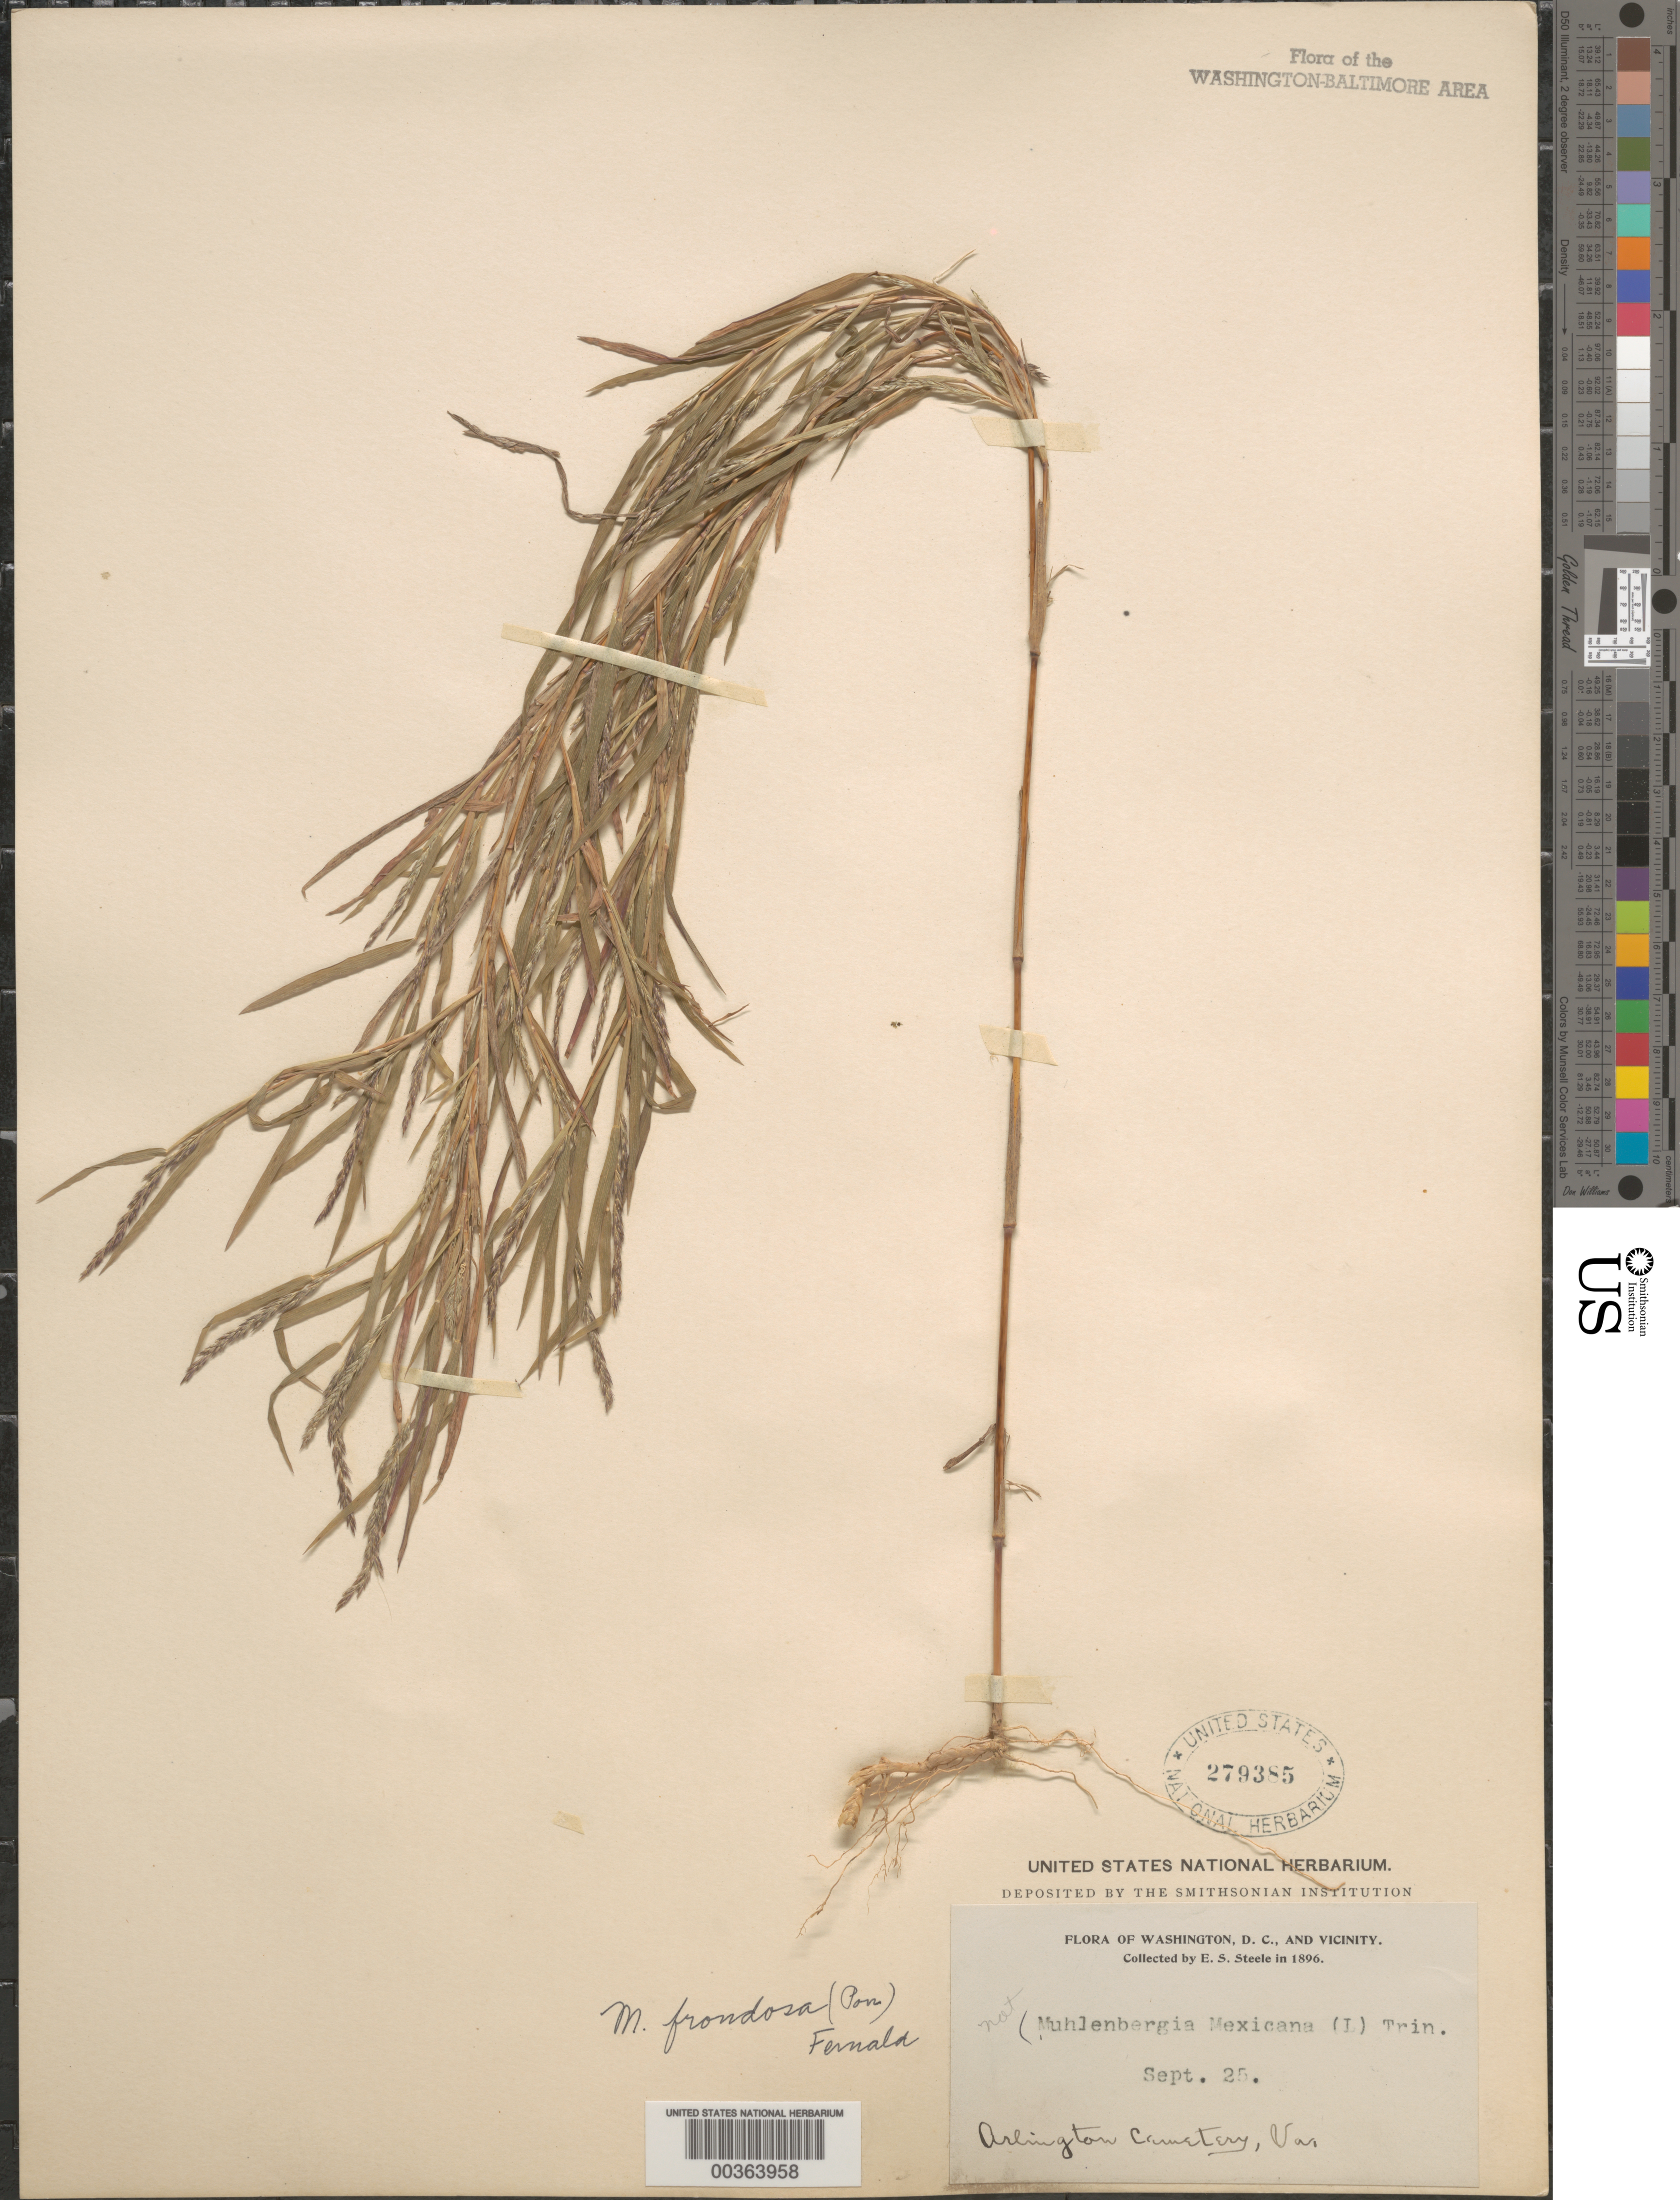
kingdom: Plantae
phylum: Tracheophyta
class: Liliopsida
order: Poales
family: Poaceae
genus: Muhlenbergia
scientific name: Muhlenbergia frondosa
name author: (Poir.) Fernald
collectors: E. Steele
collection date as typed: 25 Sep 1896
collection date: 1896-09-25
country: United States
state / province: Virginia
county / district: Arlington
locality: Arlington Cemetery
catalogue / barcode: US 279385